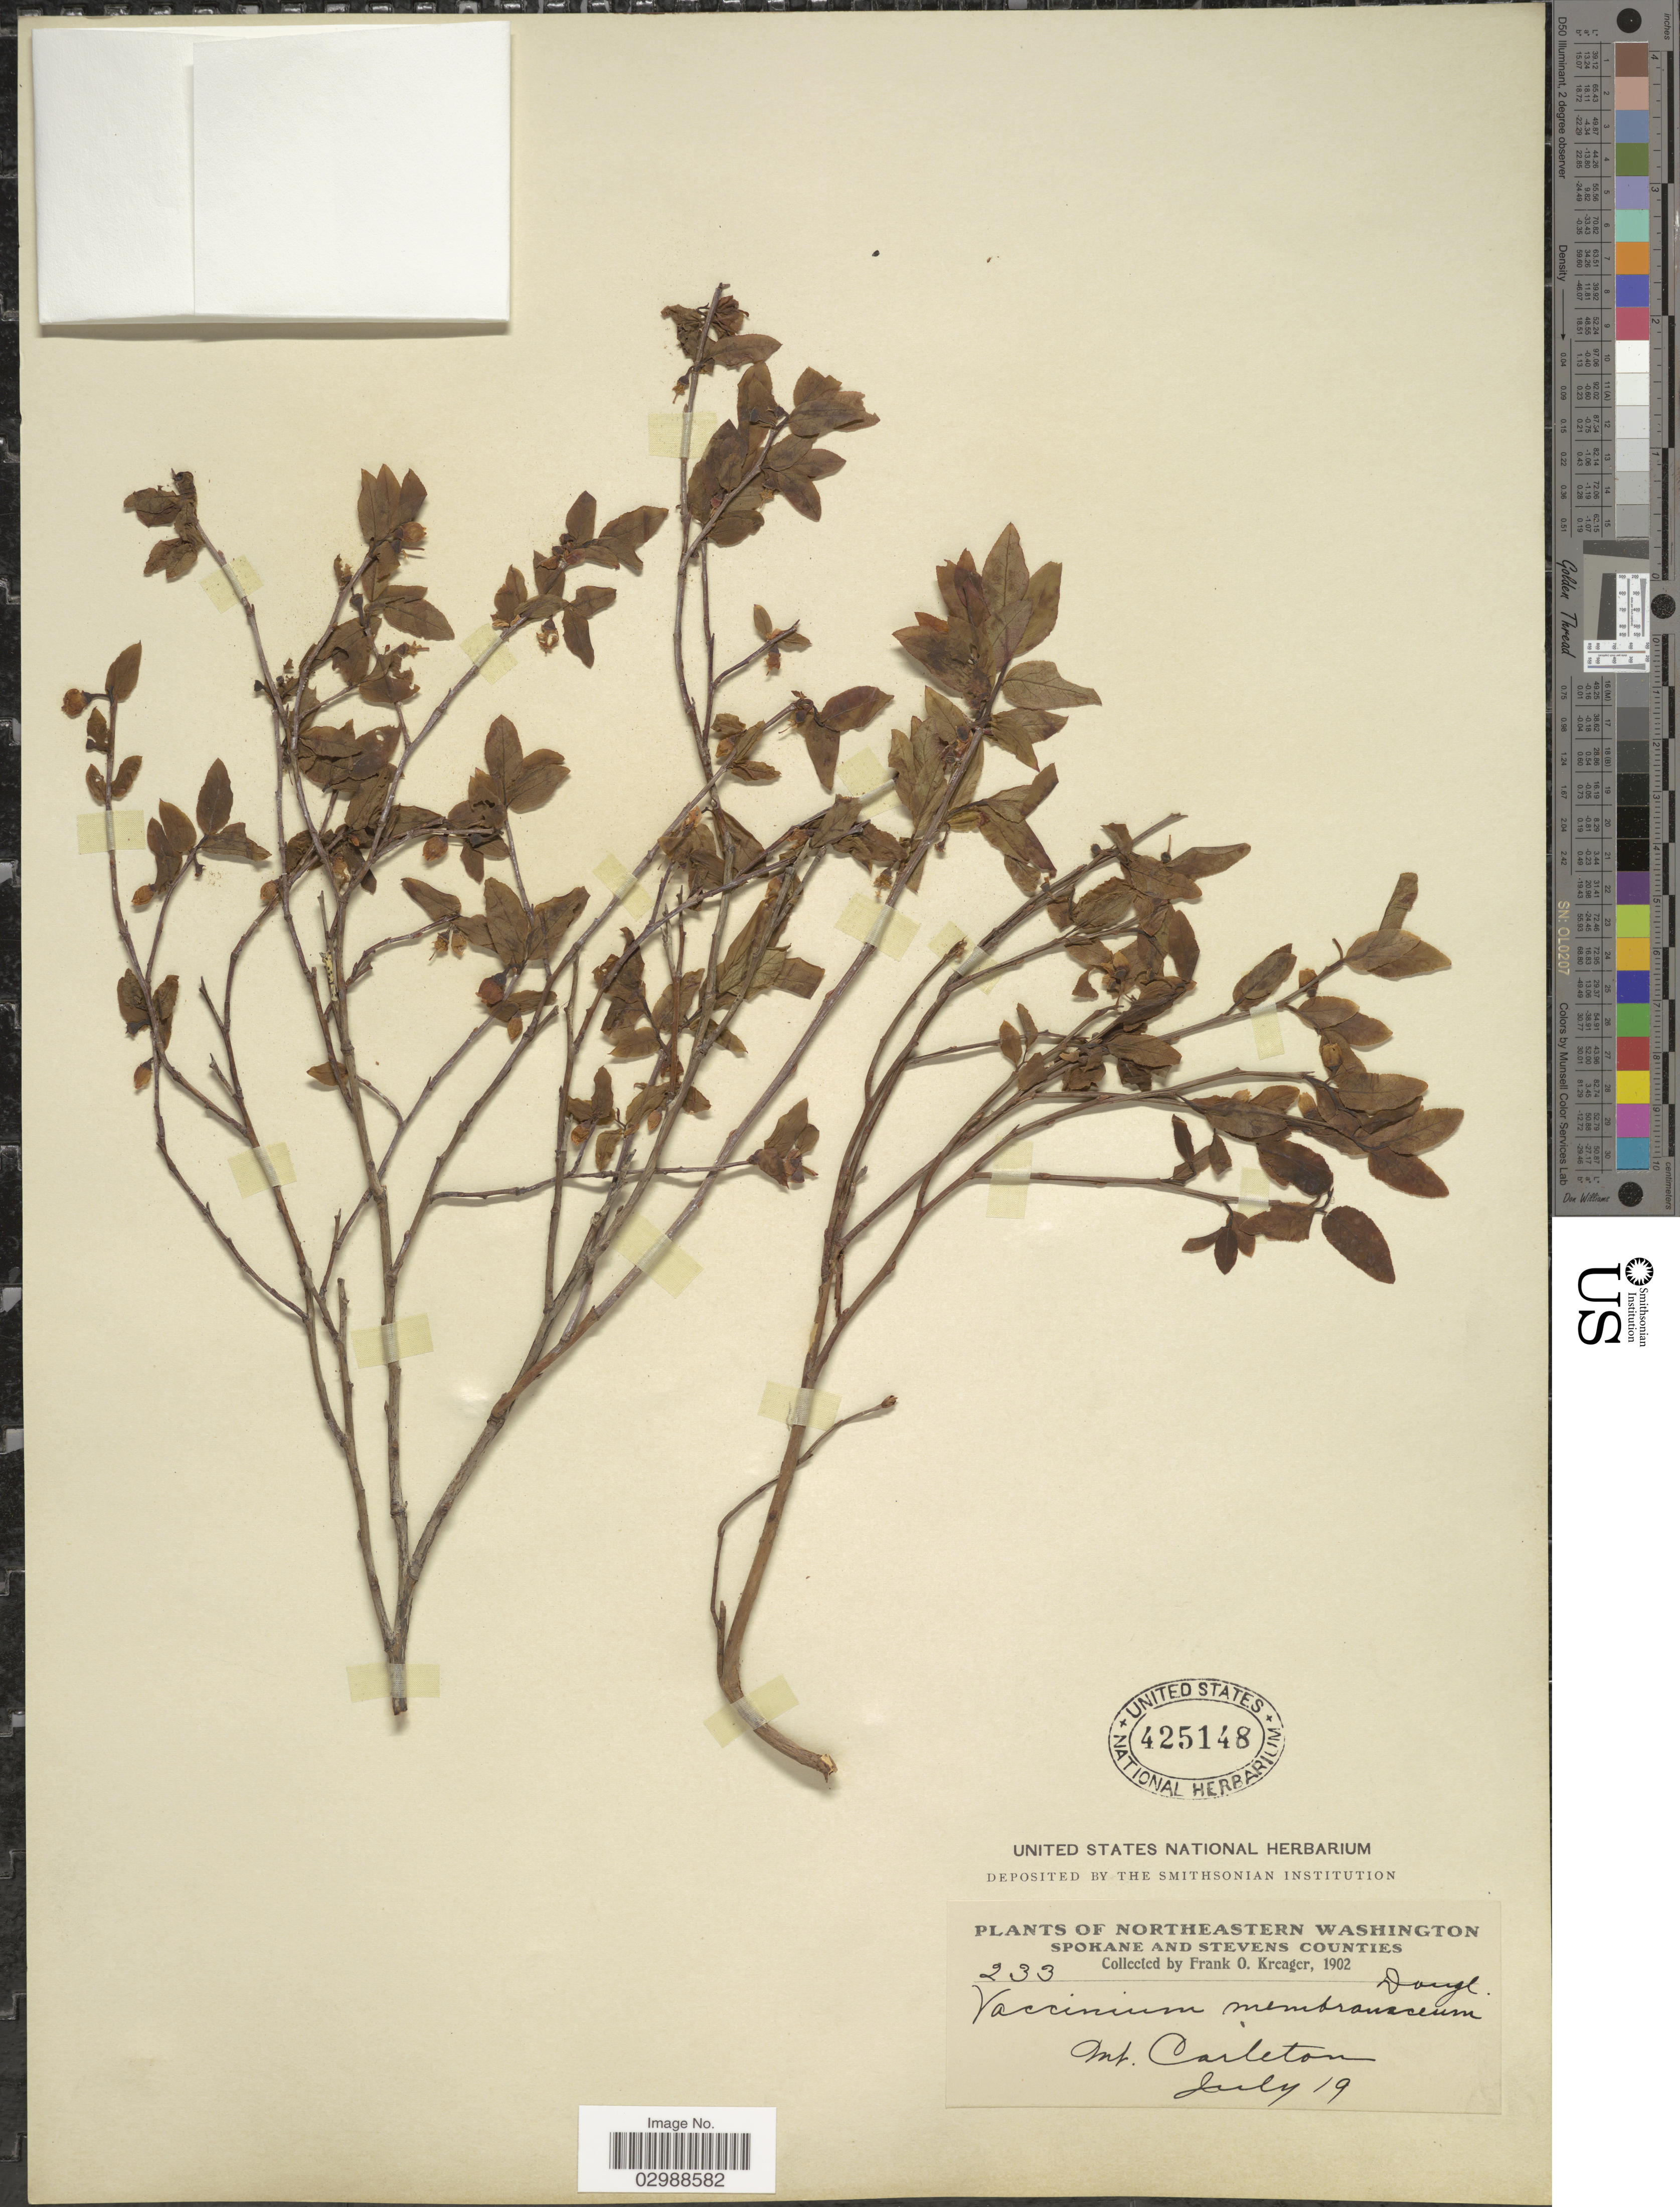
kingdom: Plantae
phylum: Tracheophyta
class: Magnoliopsida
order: Ericales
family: Ericaceae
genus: Vaccinium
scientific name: Vaccinium membranaceum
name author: Douglas ex Torr.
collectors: F. Kreager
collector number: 233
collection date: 1902-07-19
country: United States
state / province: Washington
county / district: Spokane / Stevens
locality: Northeastern Washington, Spokane and Stevens Counties, Mt. Carleton.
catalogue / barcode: US 425148